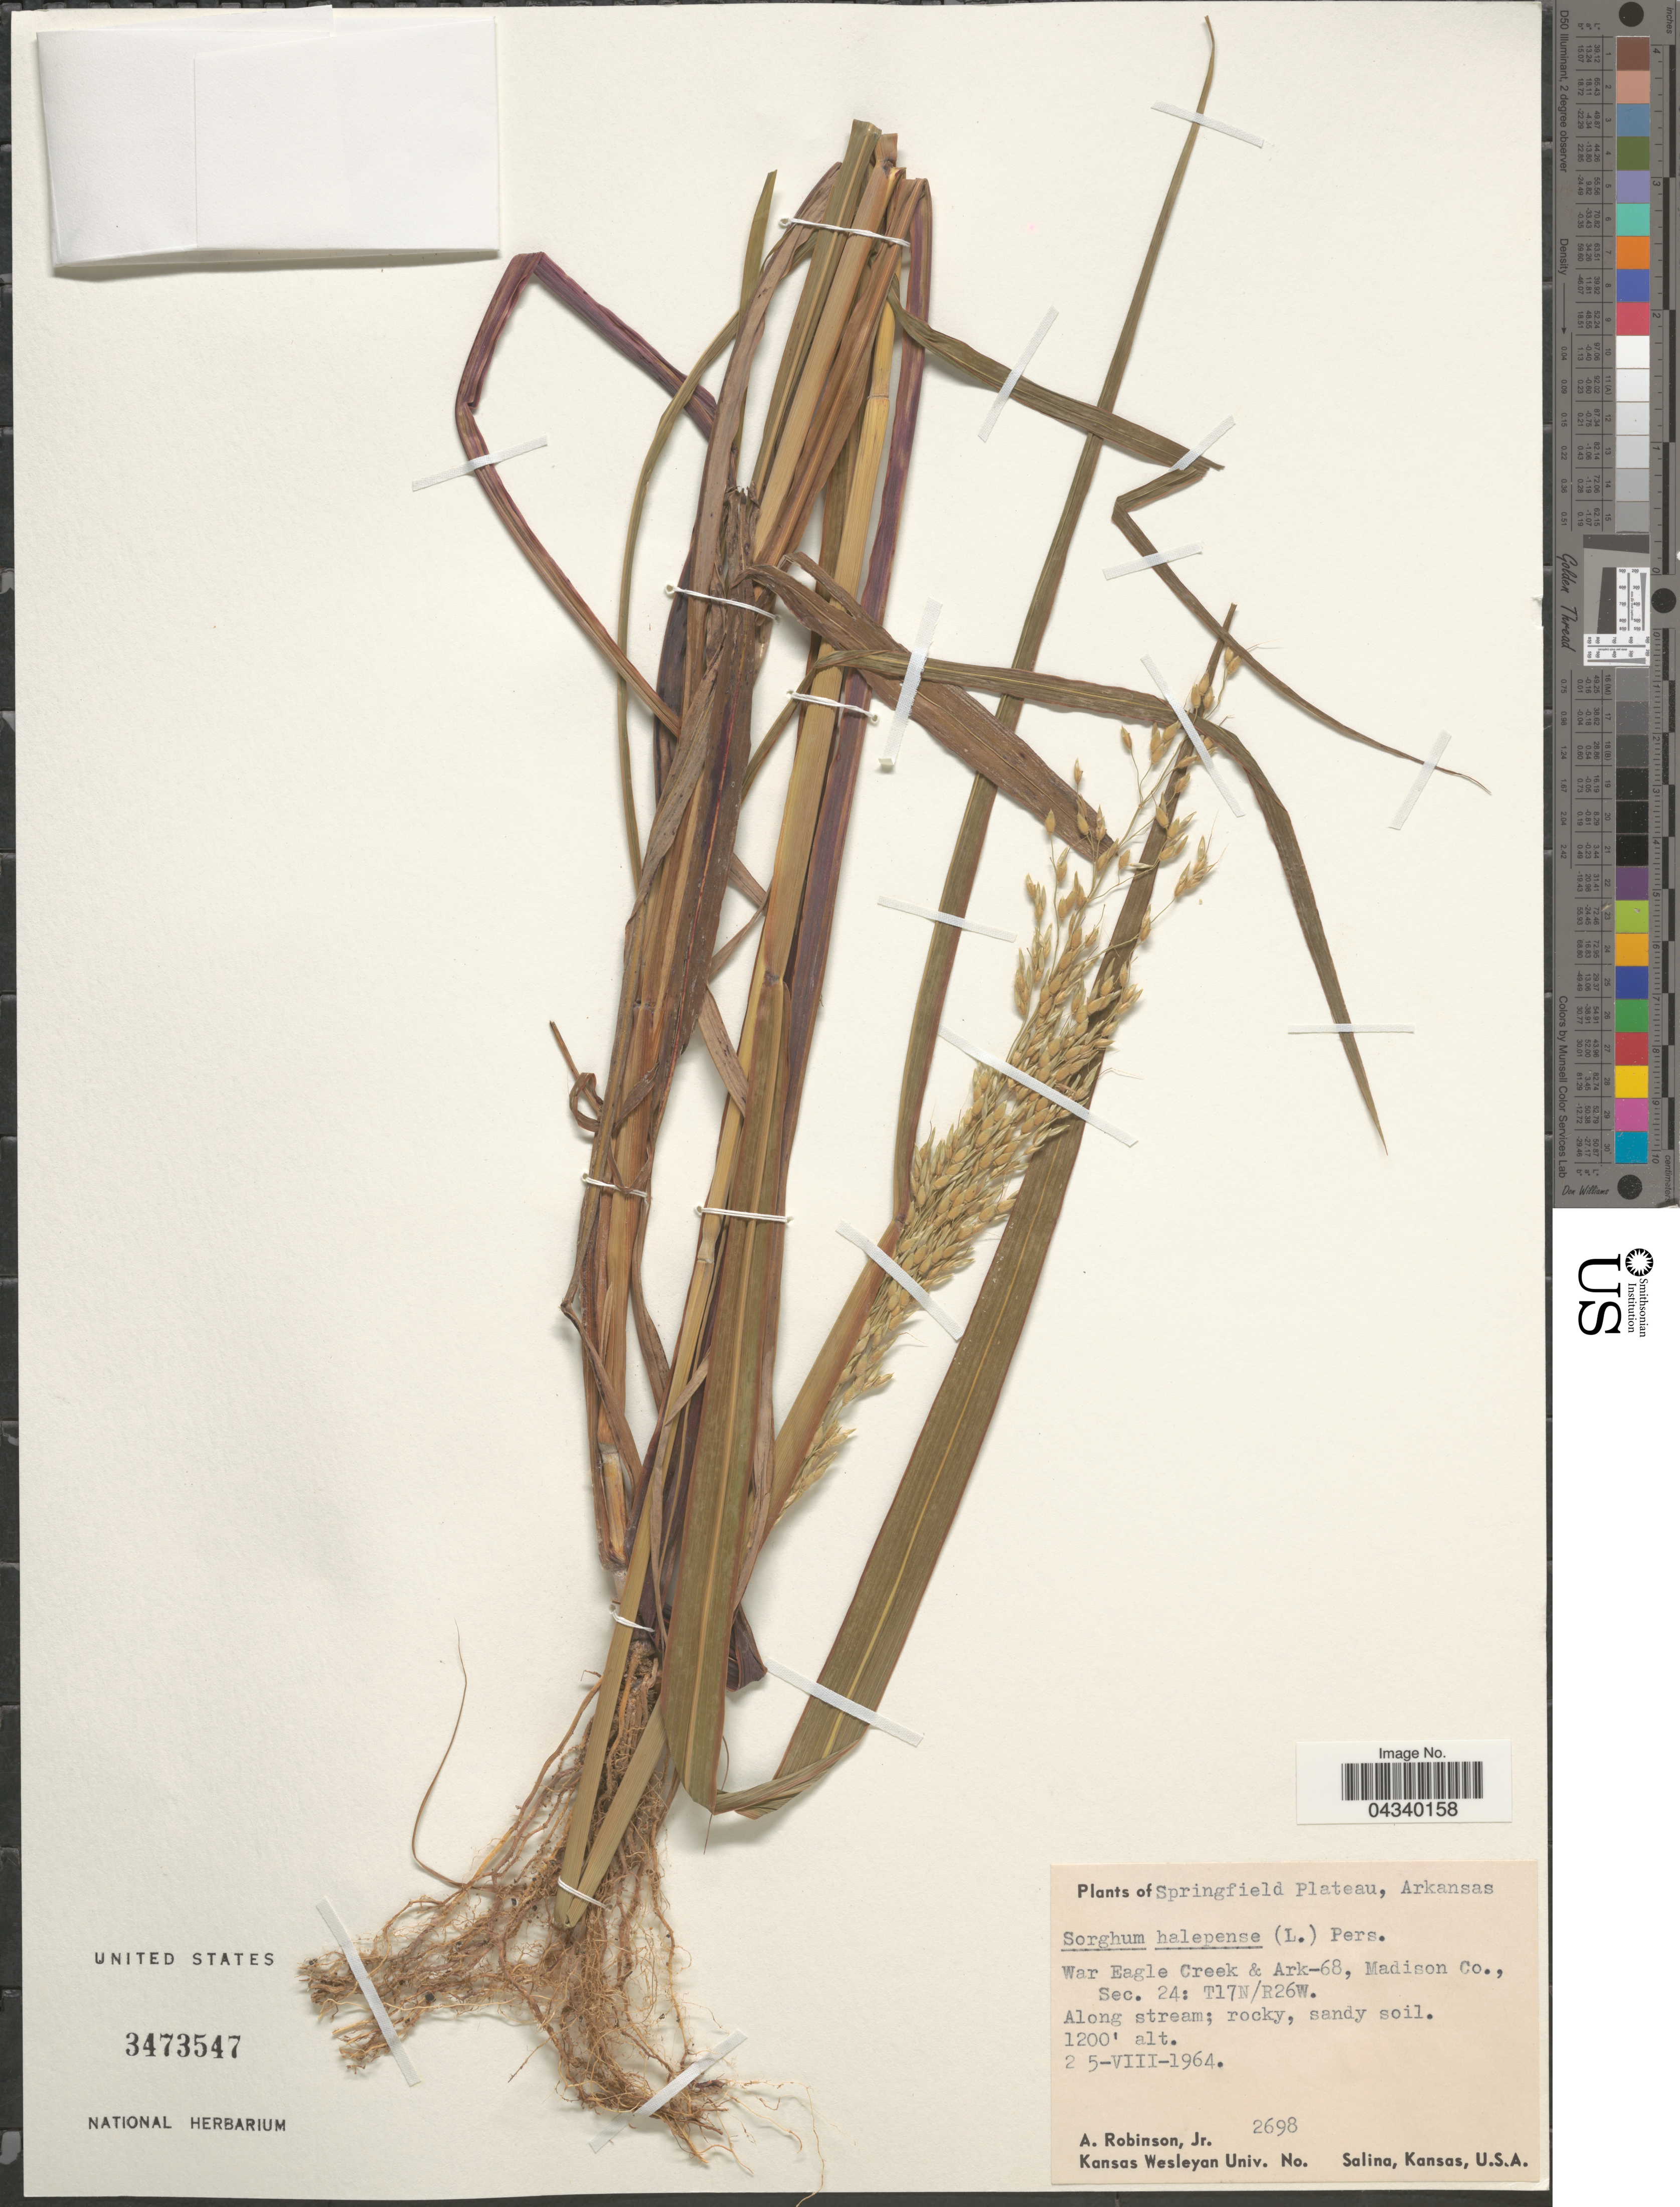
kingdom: Plantae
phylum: Tracheophyta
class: Liliopsida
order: Poales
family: Poaceae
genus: Sorghum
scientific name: Sorghum halepense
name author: (L.) Pers.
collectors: A. Robinson Jr.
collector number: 2698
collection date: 1964-08-25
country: United States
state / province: Arkansas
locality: Springfield Plateau. War Eagle Creek & Ark-68, Madison Co., Sec. 24: T17N/R26W.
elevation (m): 366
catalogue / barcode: US 3473547